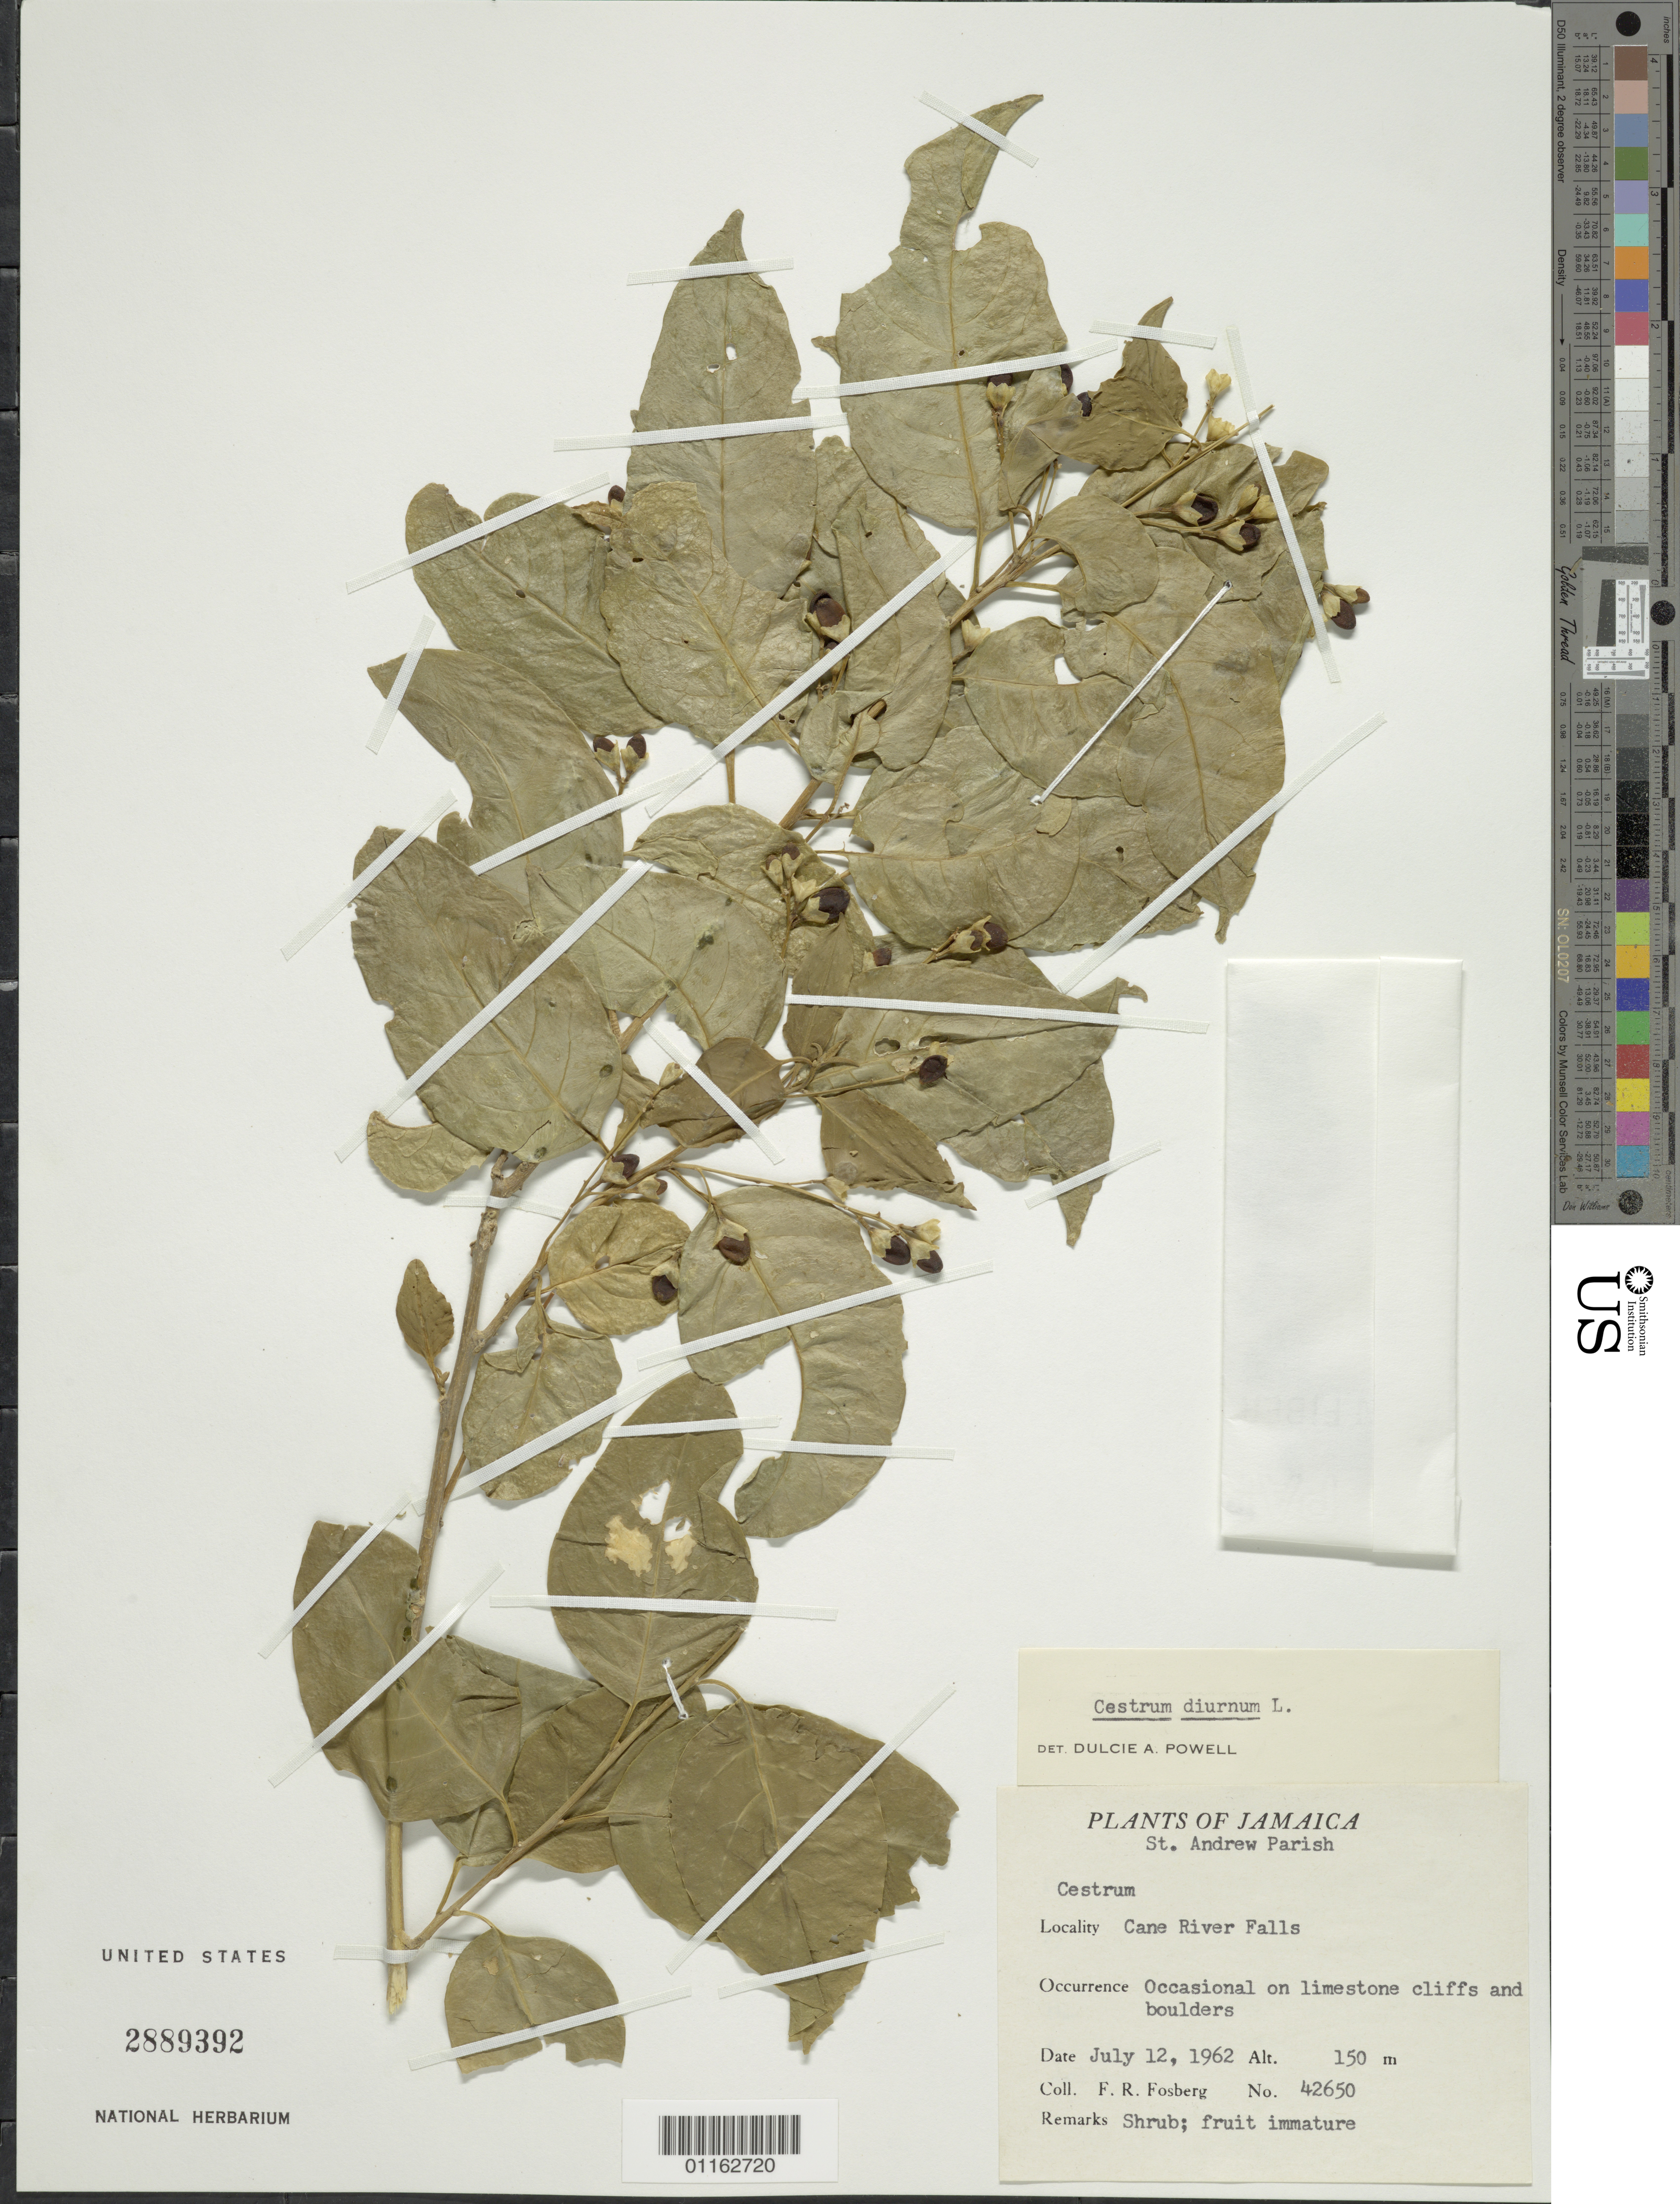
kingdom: Plantae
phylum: Tracheophyta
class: Magnoliopsida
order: Solanales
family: Solanaceae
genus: Cestrum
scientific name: Cestrum diurnum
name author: L.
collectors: F. R. Fosberg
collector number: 42650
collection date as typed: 12 Jul 1962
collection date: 1962-07-12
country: Jamaica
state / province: Saint Andrew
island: Jamaica I.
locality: Cane River Falls; occasional on limestone cliffs and boulders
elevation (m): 150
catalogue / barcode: US 2889392